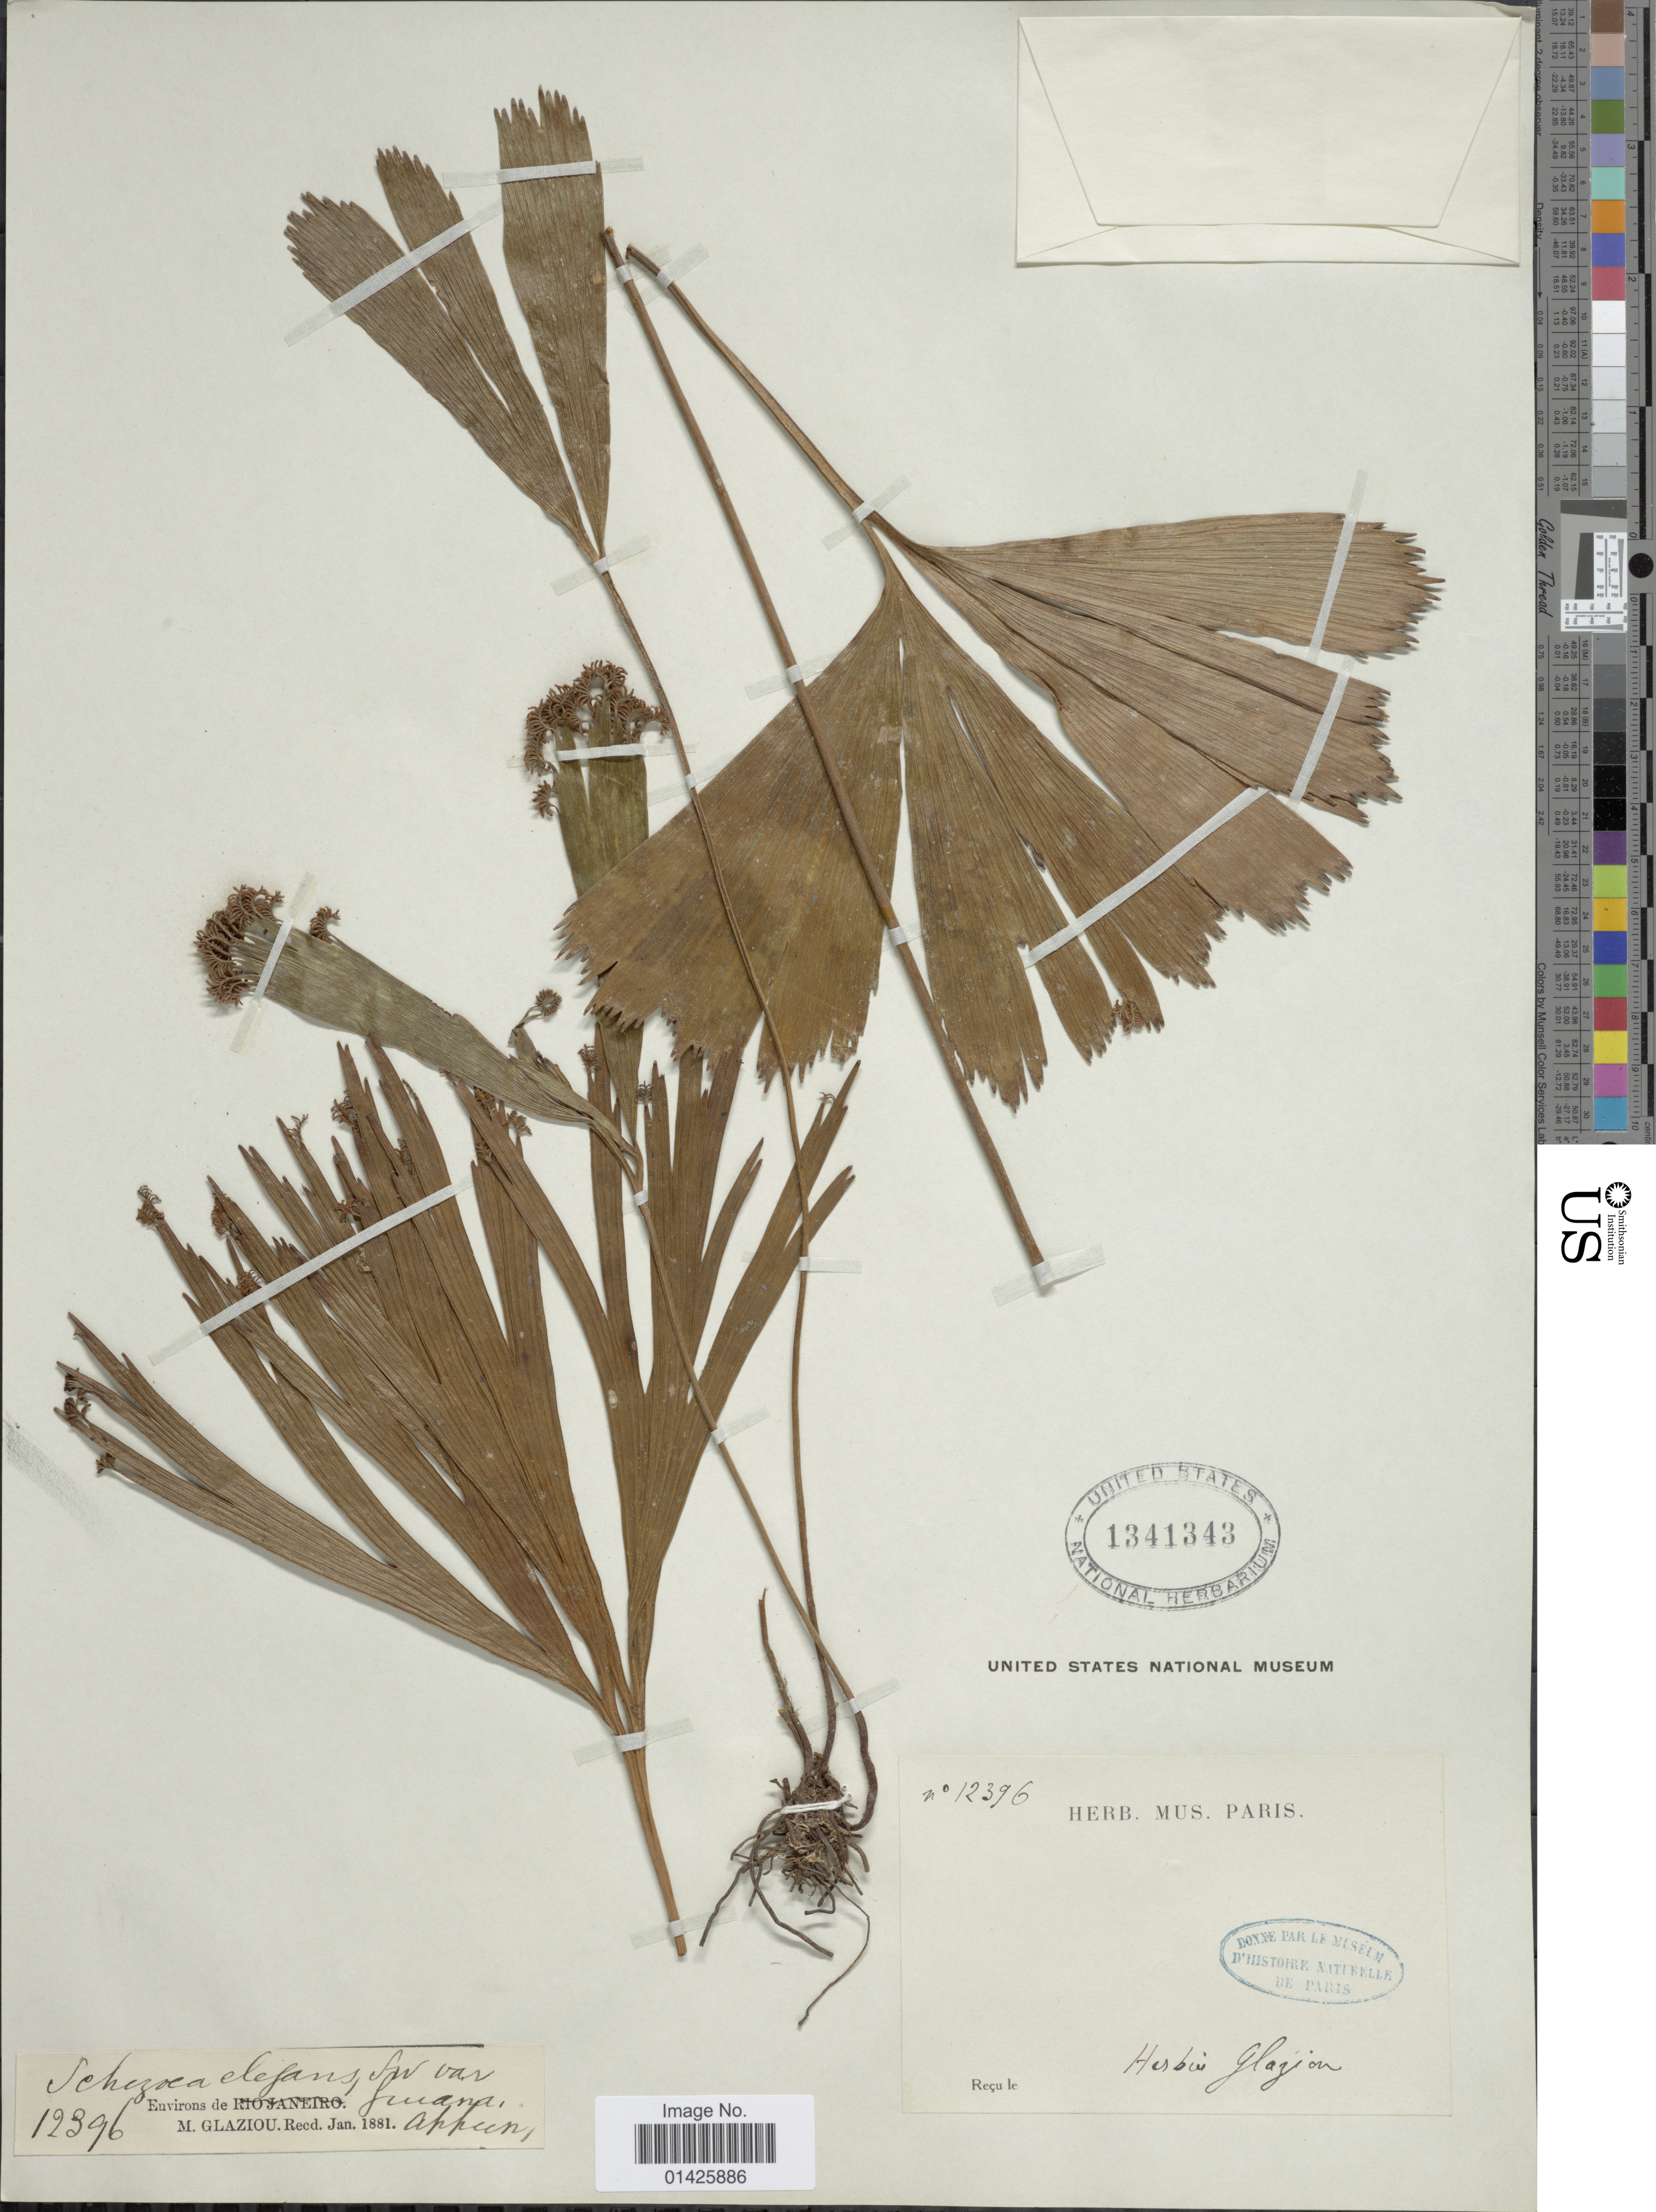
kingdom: Plantae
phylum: Tracheophyta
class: Polypodiopsida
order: Schizaeales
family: Schizaeaceae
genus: Schizaea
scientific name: Schizaea elegans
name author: (Vahl) Sw.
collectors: A. F. M. Glaziou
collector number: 12396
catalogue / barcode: US 1341343